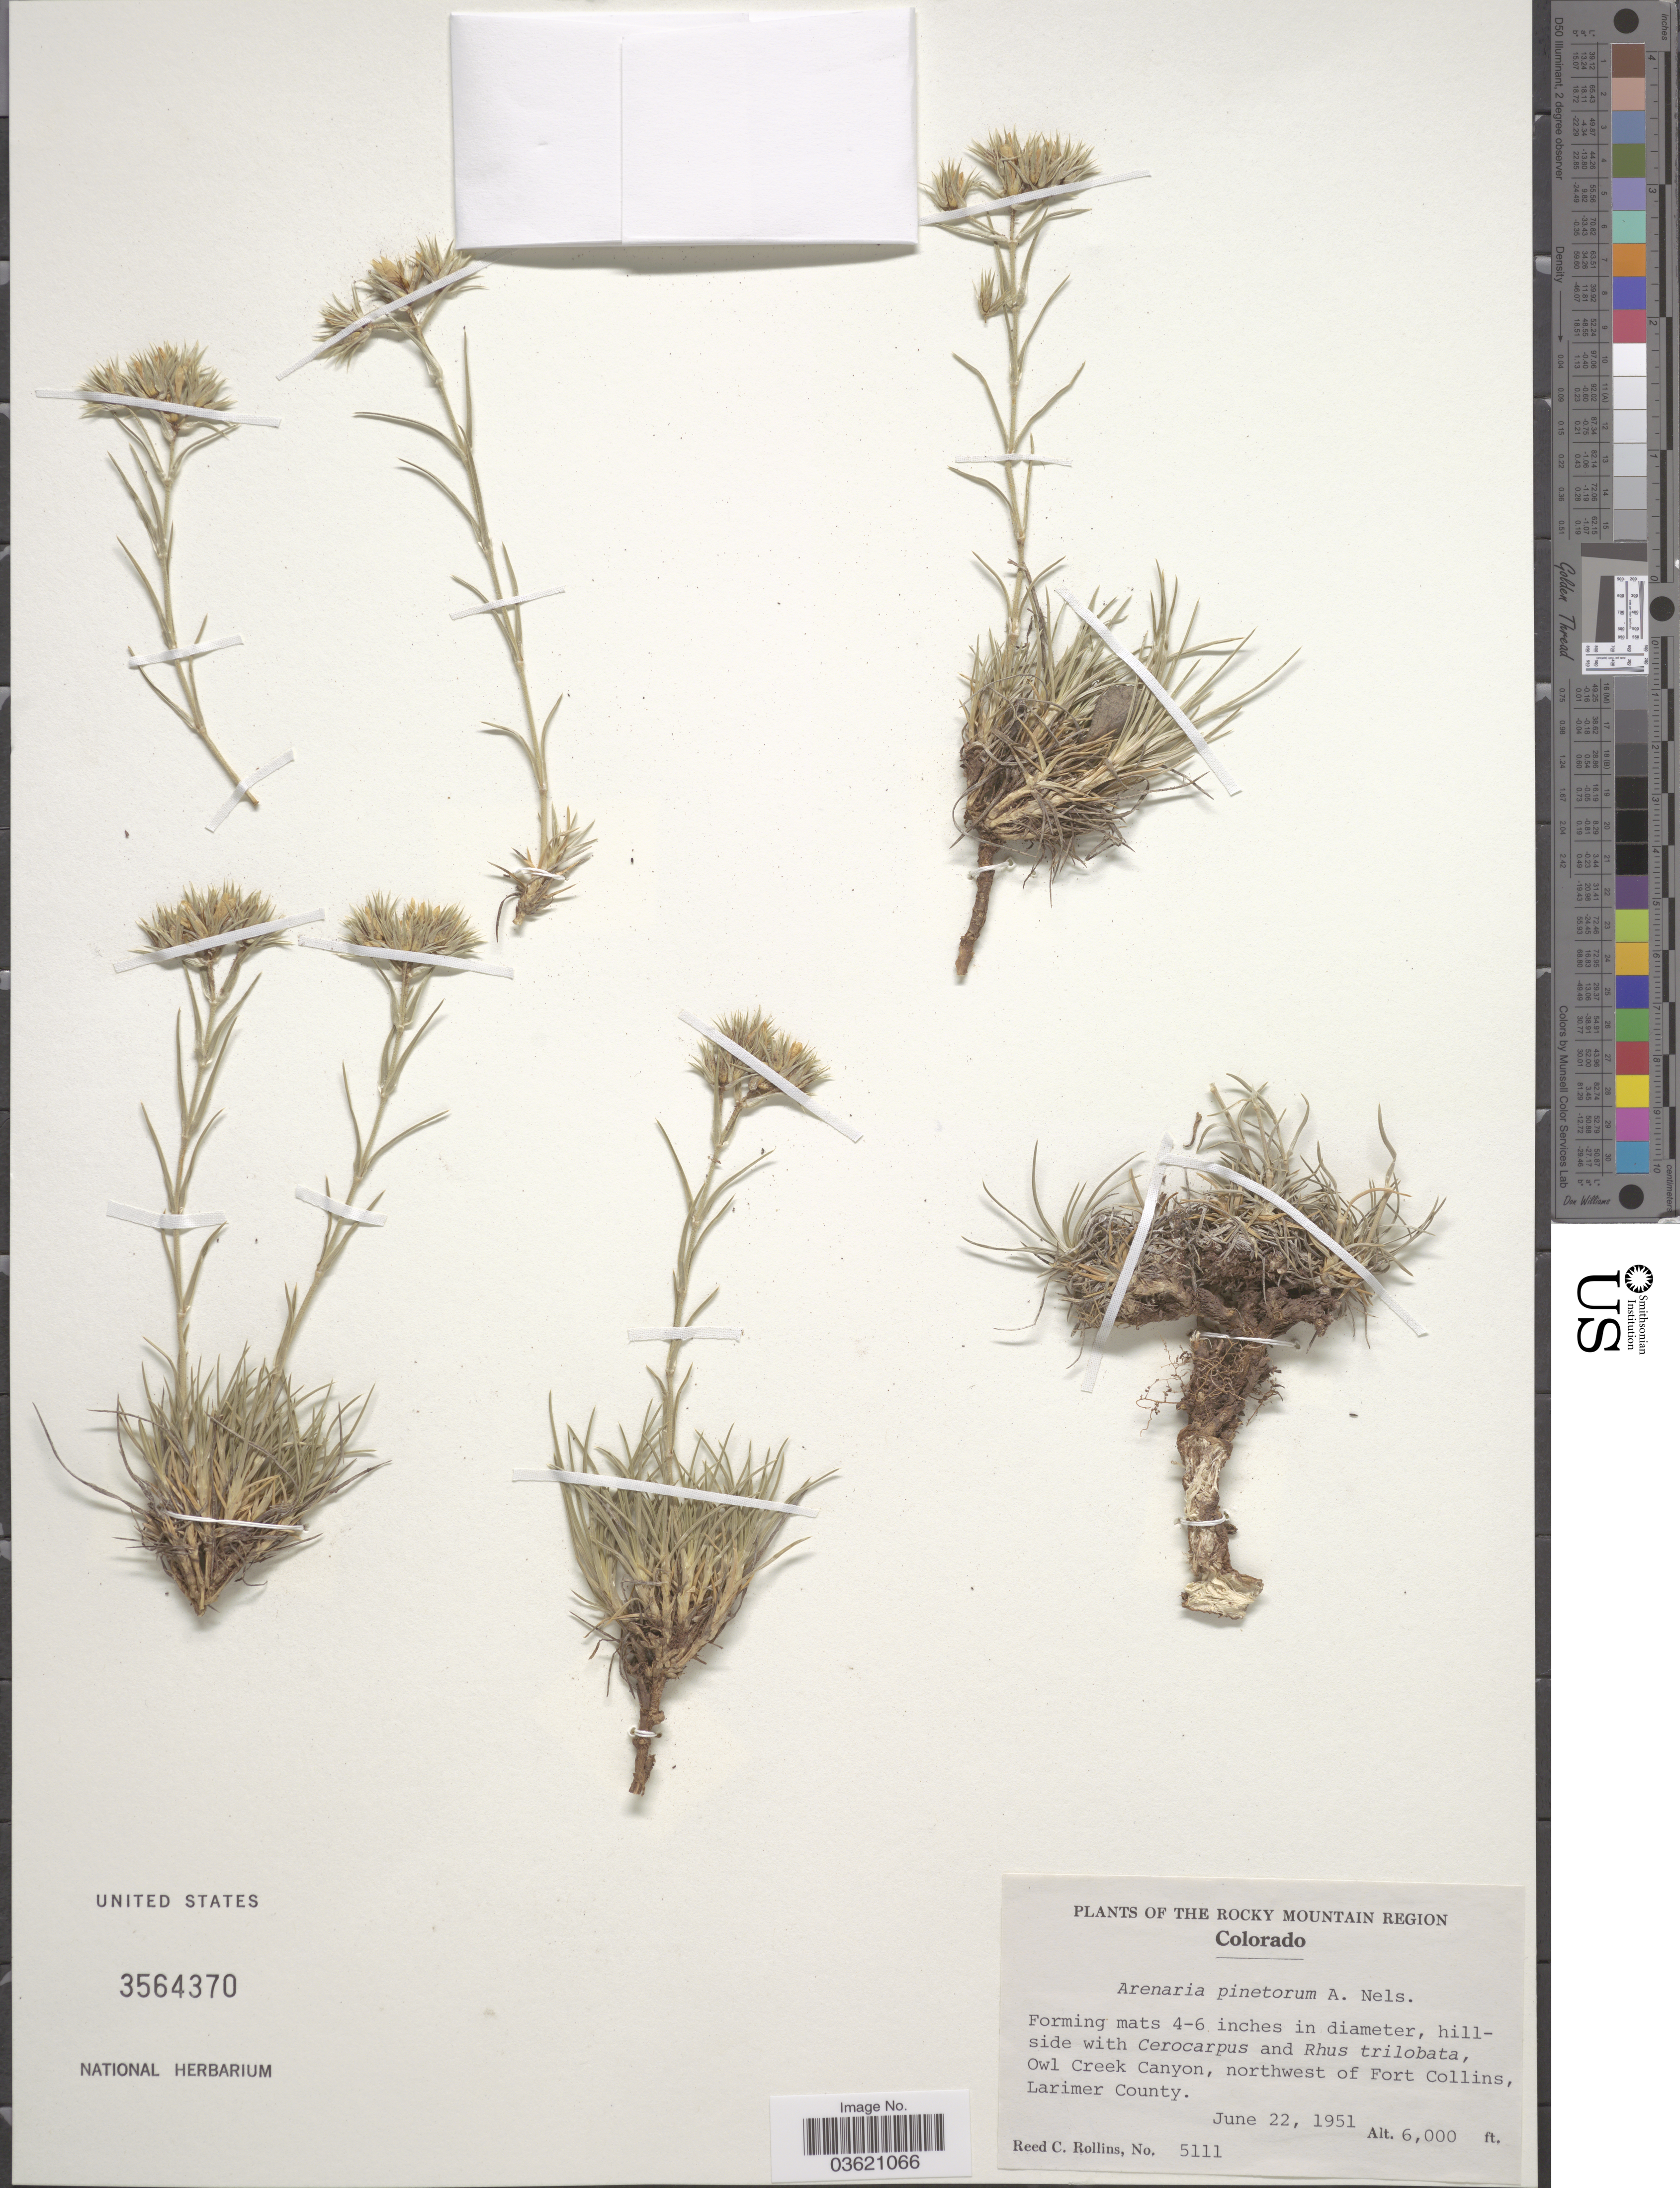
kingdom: Plantae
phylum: Tracheophyta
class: Magnoliopsida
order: Caryophyllales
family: Caryophyllaceae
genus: Eremogone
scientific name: Eremogone hookeri var. pinetorum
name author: (A. Nelson) Dorn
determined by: Strong, Mark T., (BOT), Smithsonian Institution - National Museum of Natural History (UNITED STATES)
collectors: R. C. Rollins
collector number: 5111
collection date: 1951-06-22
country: United States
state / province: Colorado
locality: The Rocky Mountain Region. Owl Creek Canyon, northwest of Fort Collins, Larimer County.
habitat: hillside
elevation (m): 1829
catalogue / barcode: US 3564370